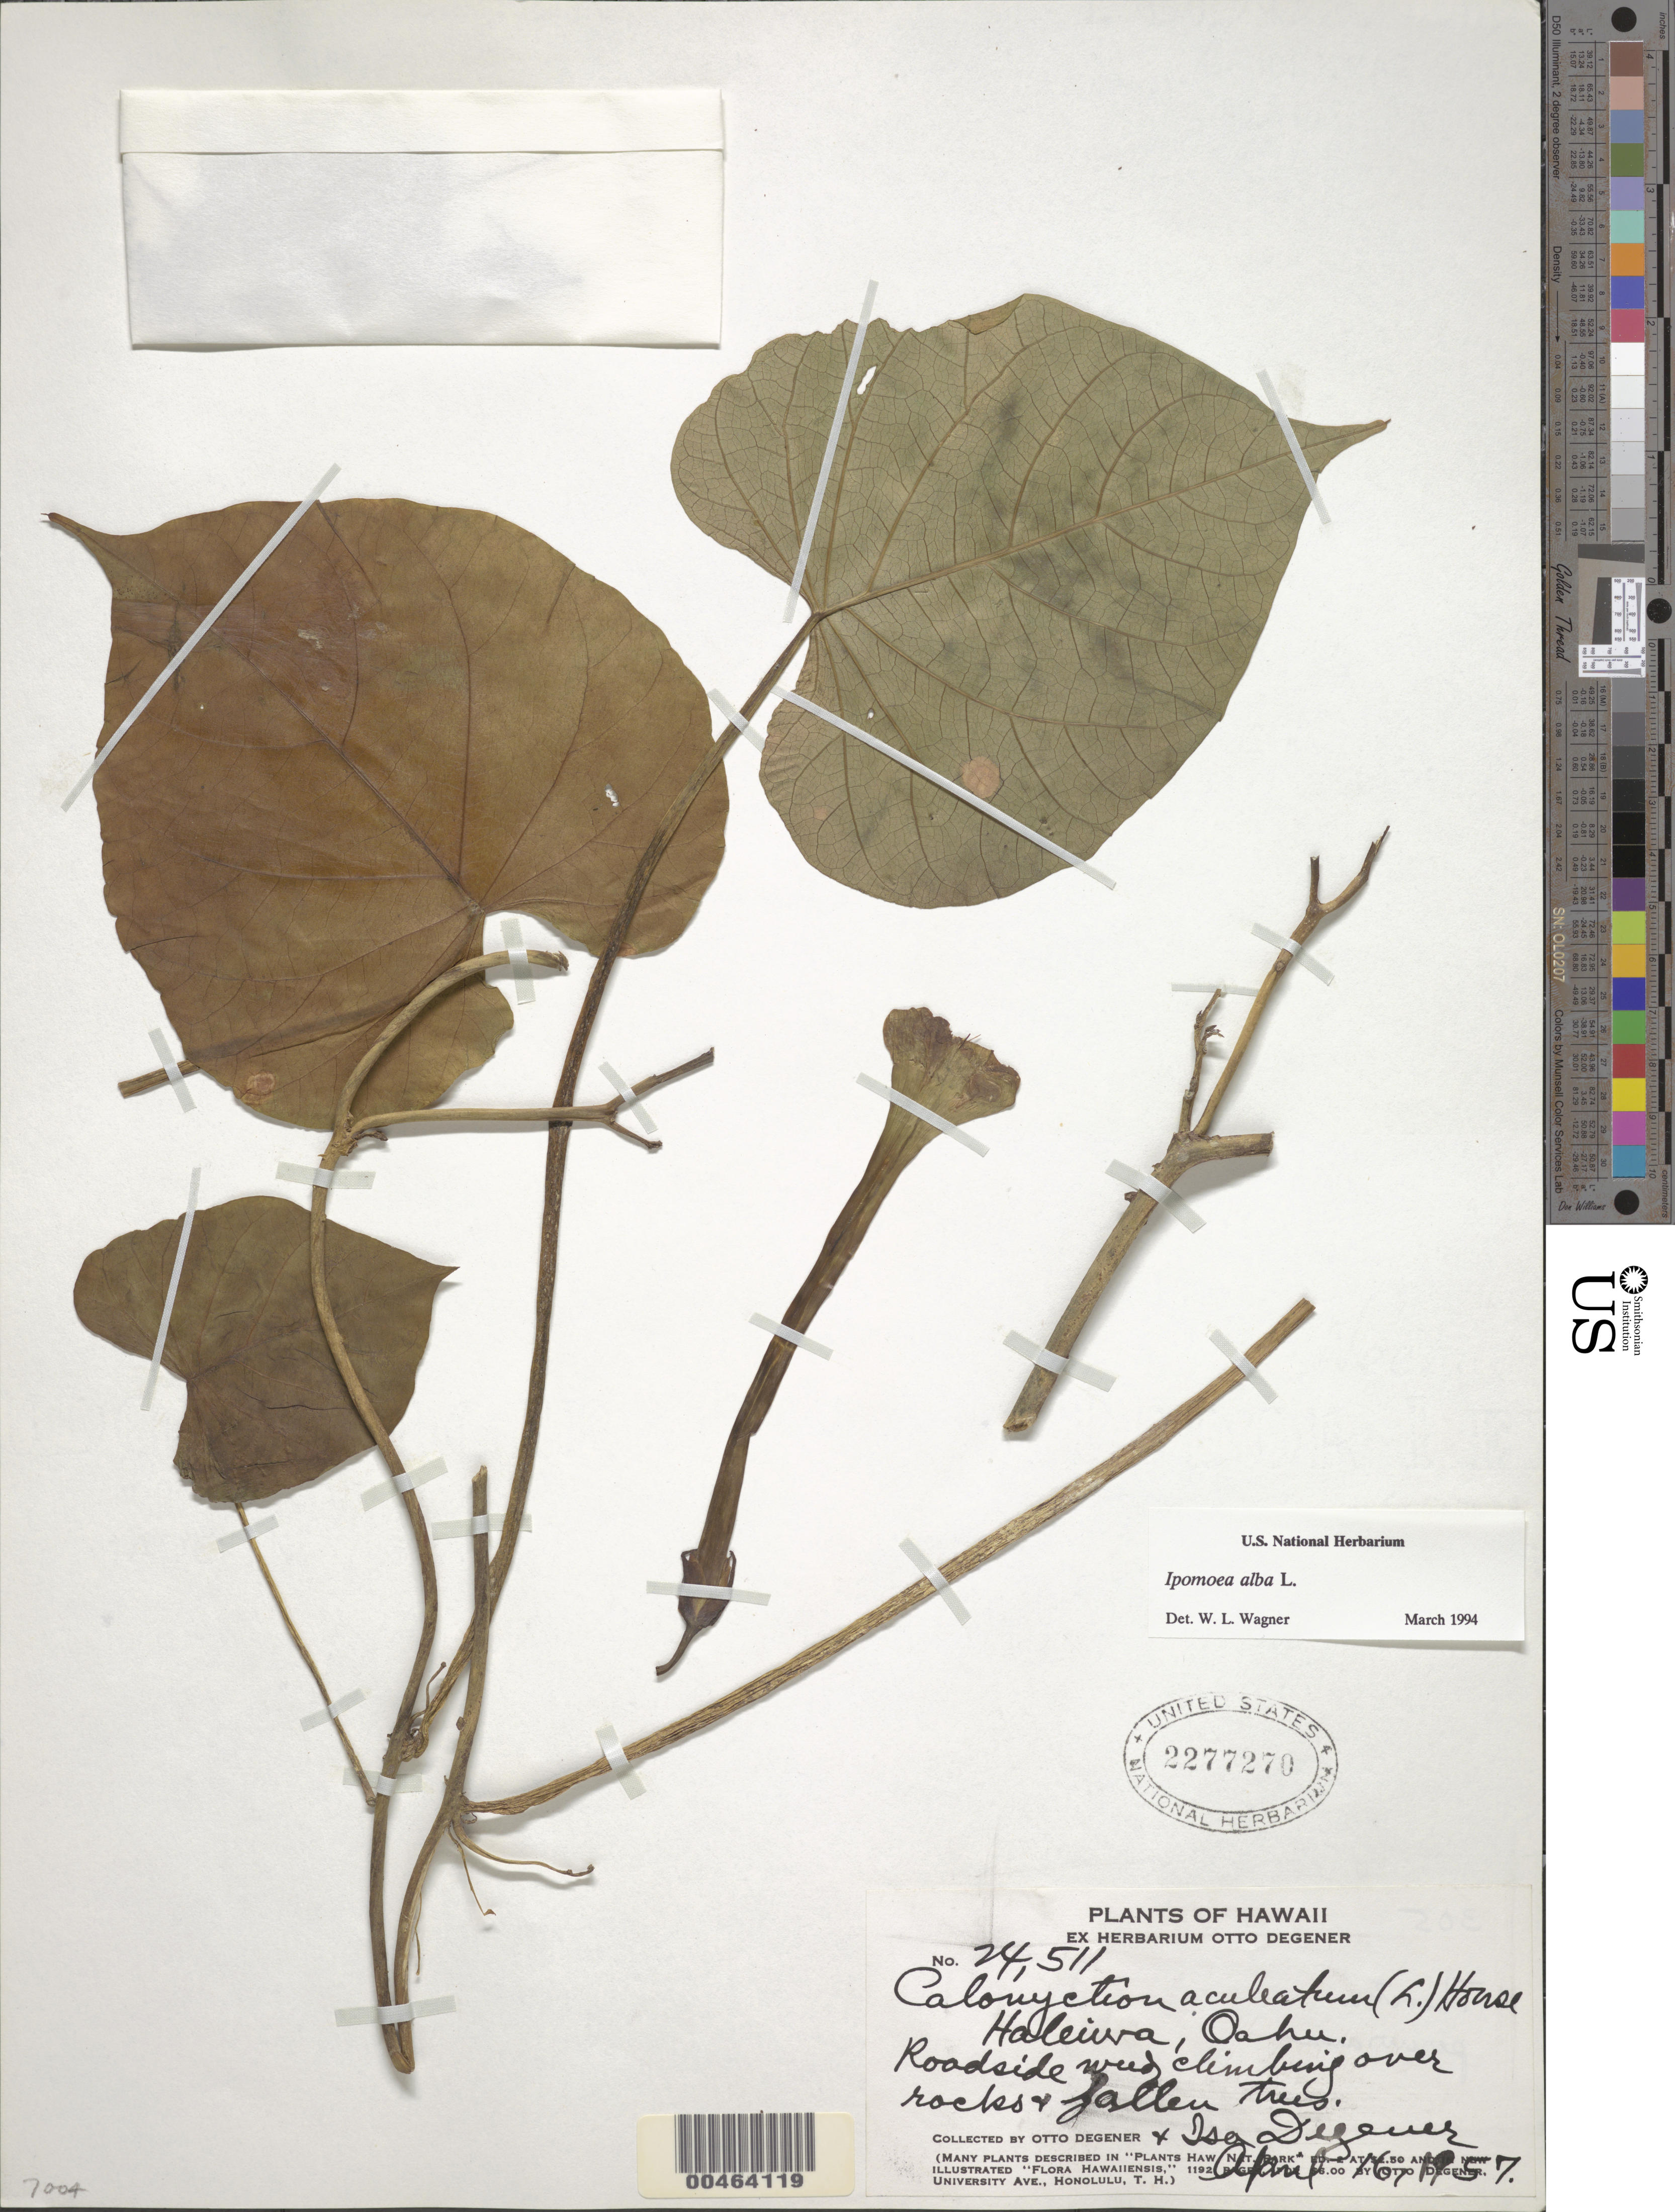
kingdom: Plantae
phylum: Tracheophyta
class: Magnoliopsida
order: Solanales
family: Convolvulaceae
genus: Ipomoea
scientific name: Ipomoea alba L.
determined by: Wagner, W. L., (BOT), Smithsonian Institution - National Museum of Natural History (UNITED STATES)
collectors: O. Degener & I. Degener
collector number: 24511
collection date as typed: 16 Apr 1957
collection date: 1957-04-16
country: United States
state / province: Hawaii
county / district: Honolulu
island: Oahu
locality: Haleiwa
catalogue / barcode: US 2277270